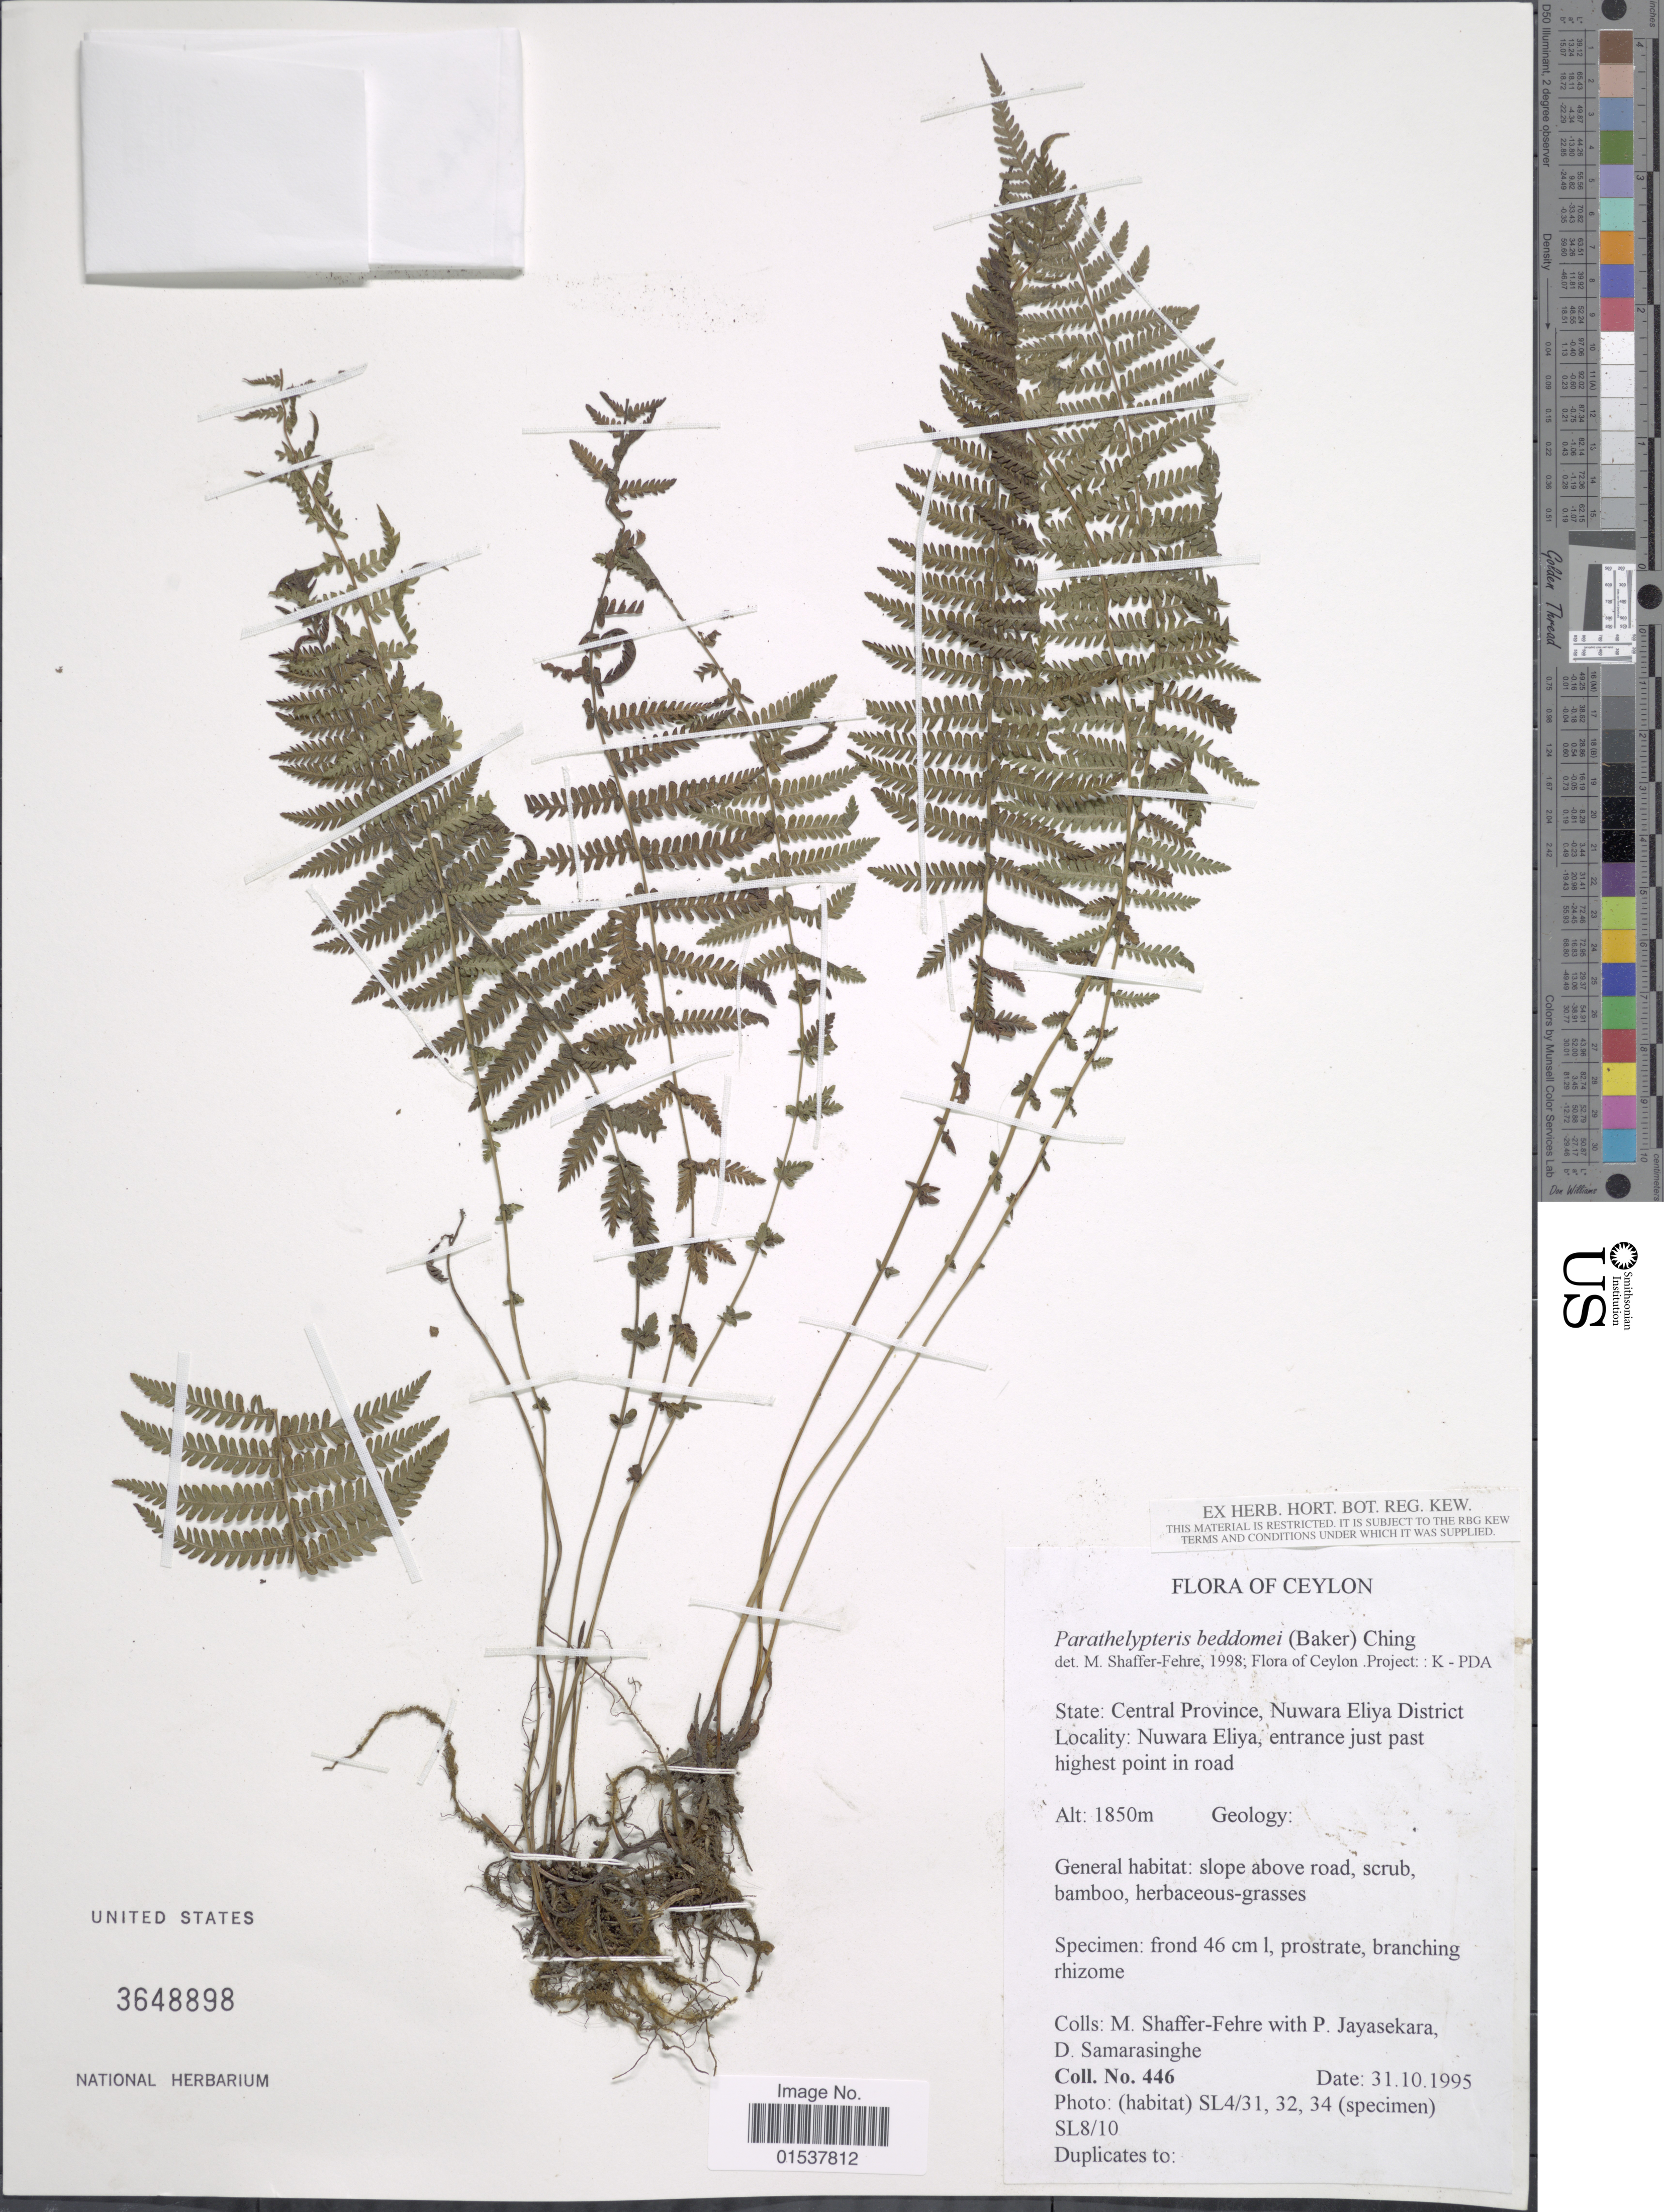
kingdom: Plantae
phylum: Tracheophyta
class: Polypodiopsida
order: Polypodiales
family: Thelypteridaceae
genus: Parathelypteris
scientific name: Parathelypteris beddomei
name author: (Baker) Ching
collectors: M. Shaffer-Fehre, P. Jayasekara & D. Samarasinghe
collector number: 446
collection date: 1995-10-31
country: Sri Lanka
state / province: Central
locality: Ceylon, State Central Province, Nuwara Eliya District, Nuwara Eliya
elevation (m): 1850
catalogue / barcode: US 3648898